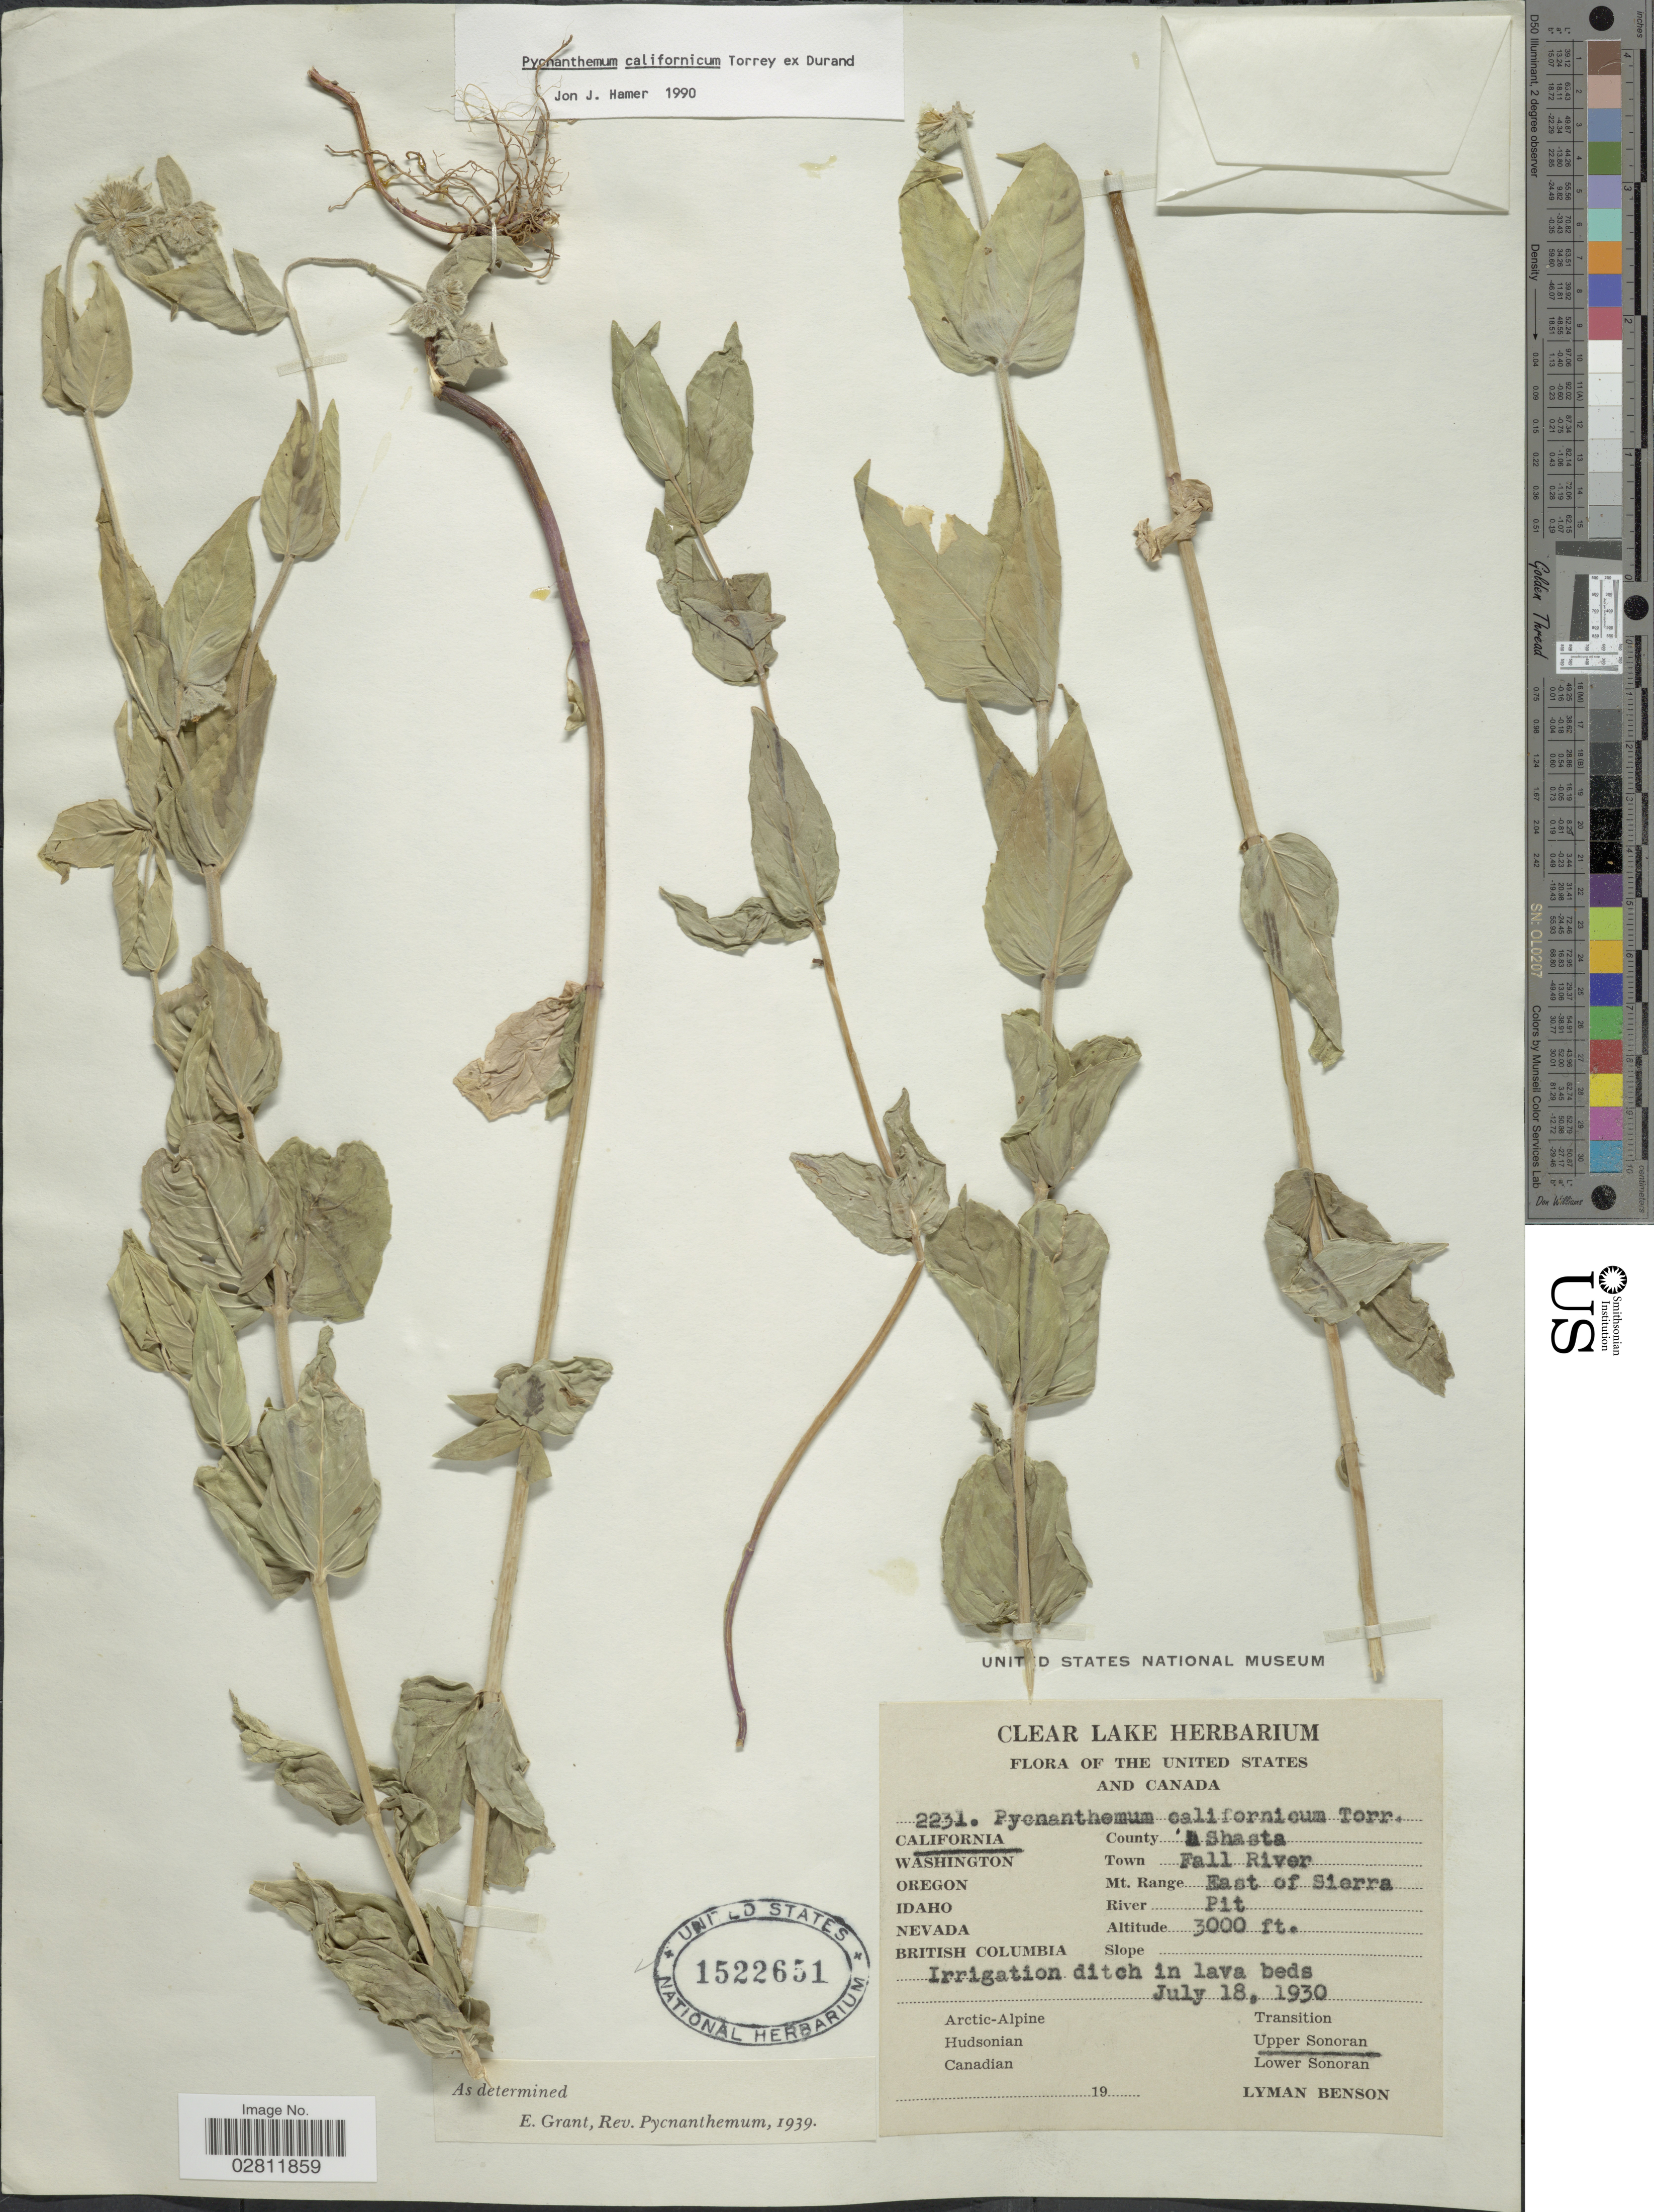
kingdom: Plantae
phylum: Tracheophyta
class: Magnoliopsida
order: Lamiales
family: Lamiaceae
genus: Pycnanthemum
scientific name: Pycnanthemum californicum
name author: Torr. ex Durand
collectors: L. D. Benson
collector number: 2231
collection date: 1930-07-18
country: United States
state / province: California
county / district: Shasta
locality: County Shasta. Town Fall River. Mt. Range East of Sierra. River Pit. Upper Sonoran.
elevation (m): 914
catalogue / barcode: US 1522651